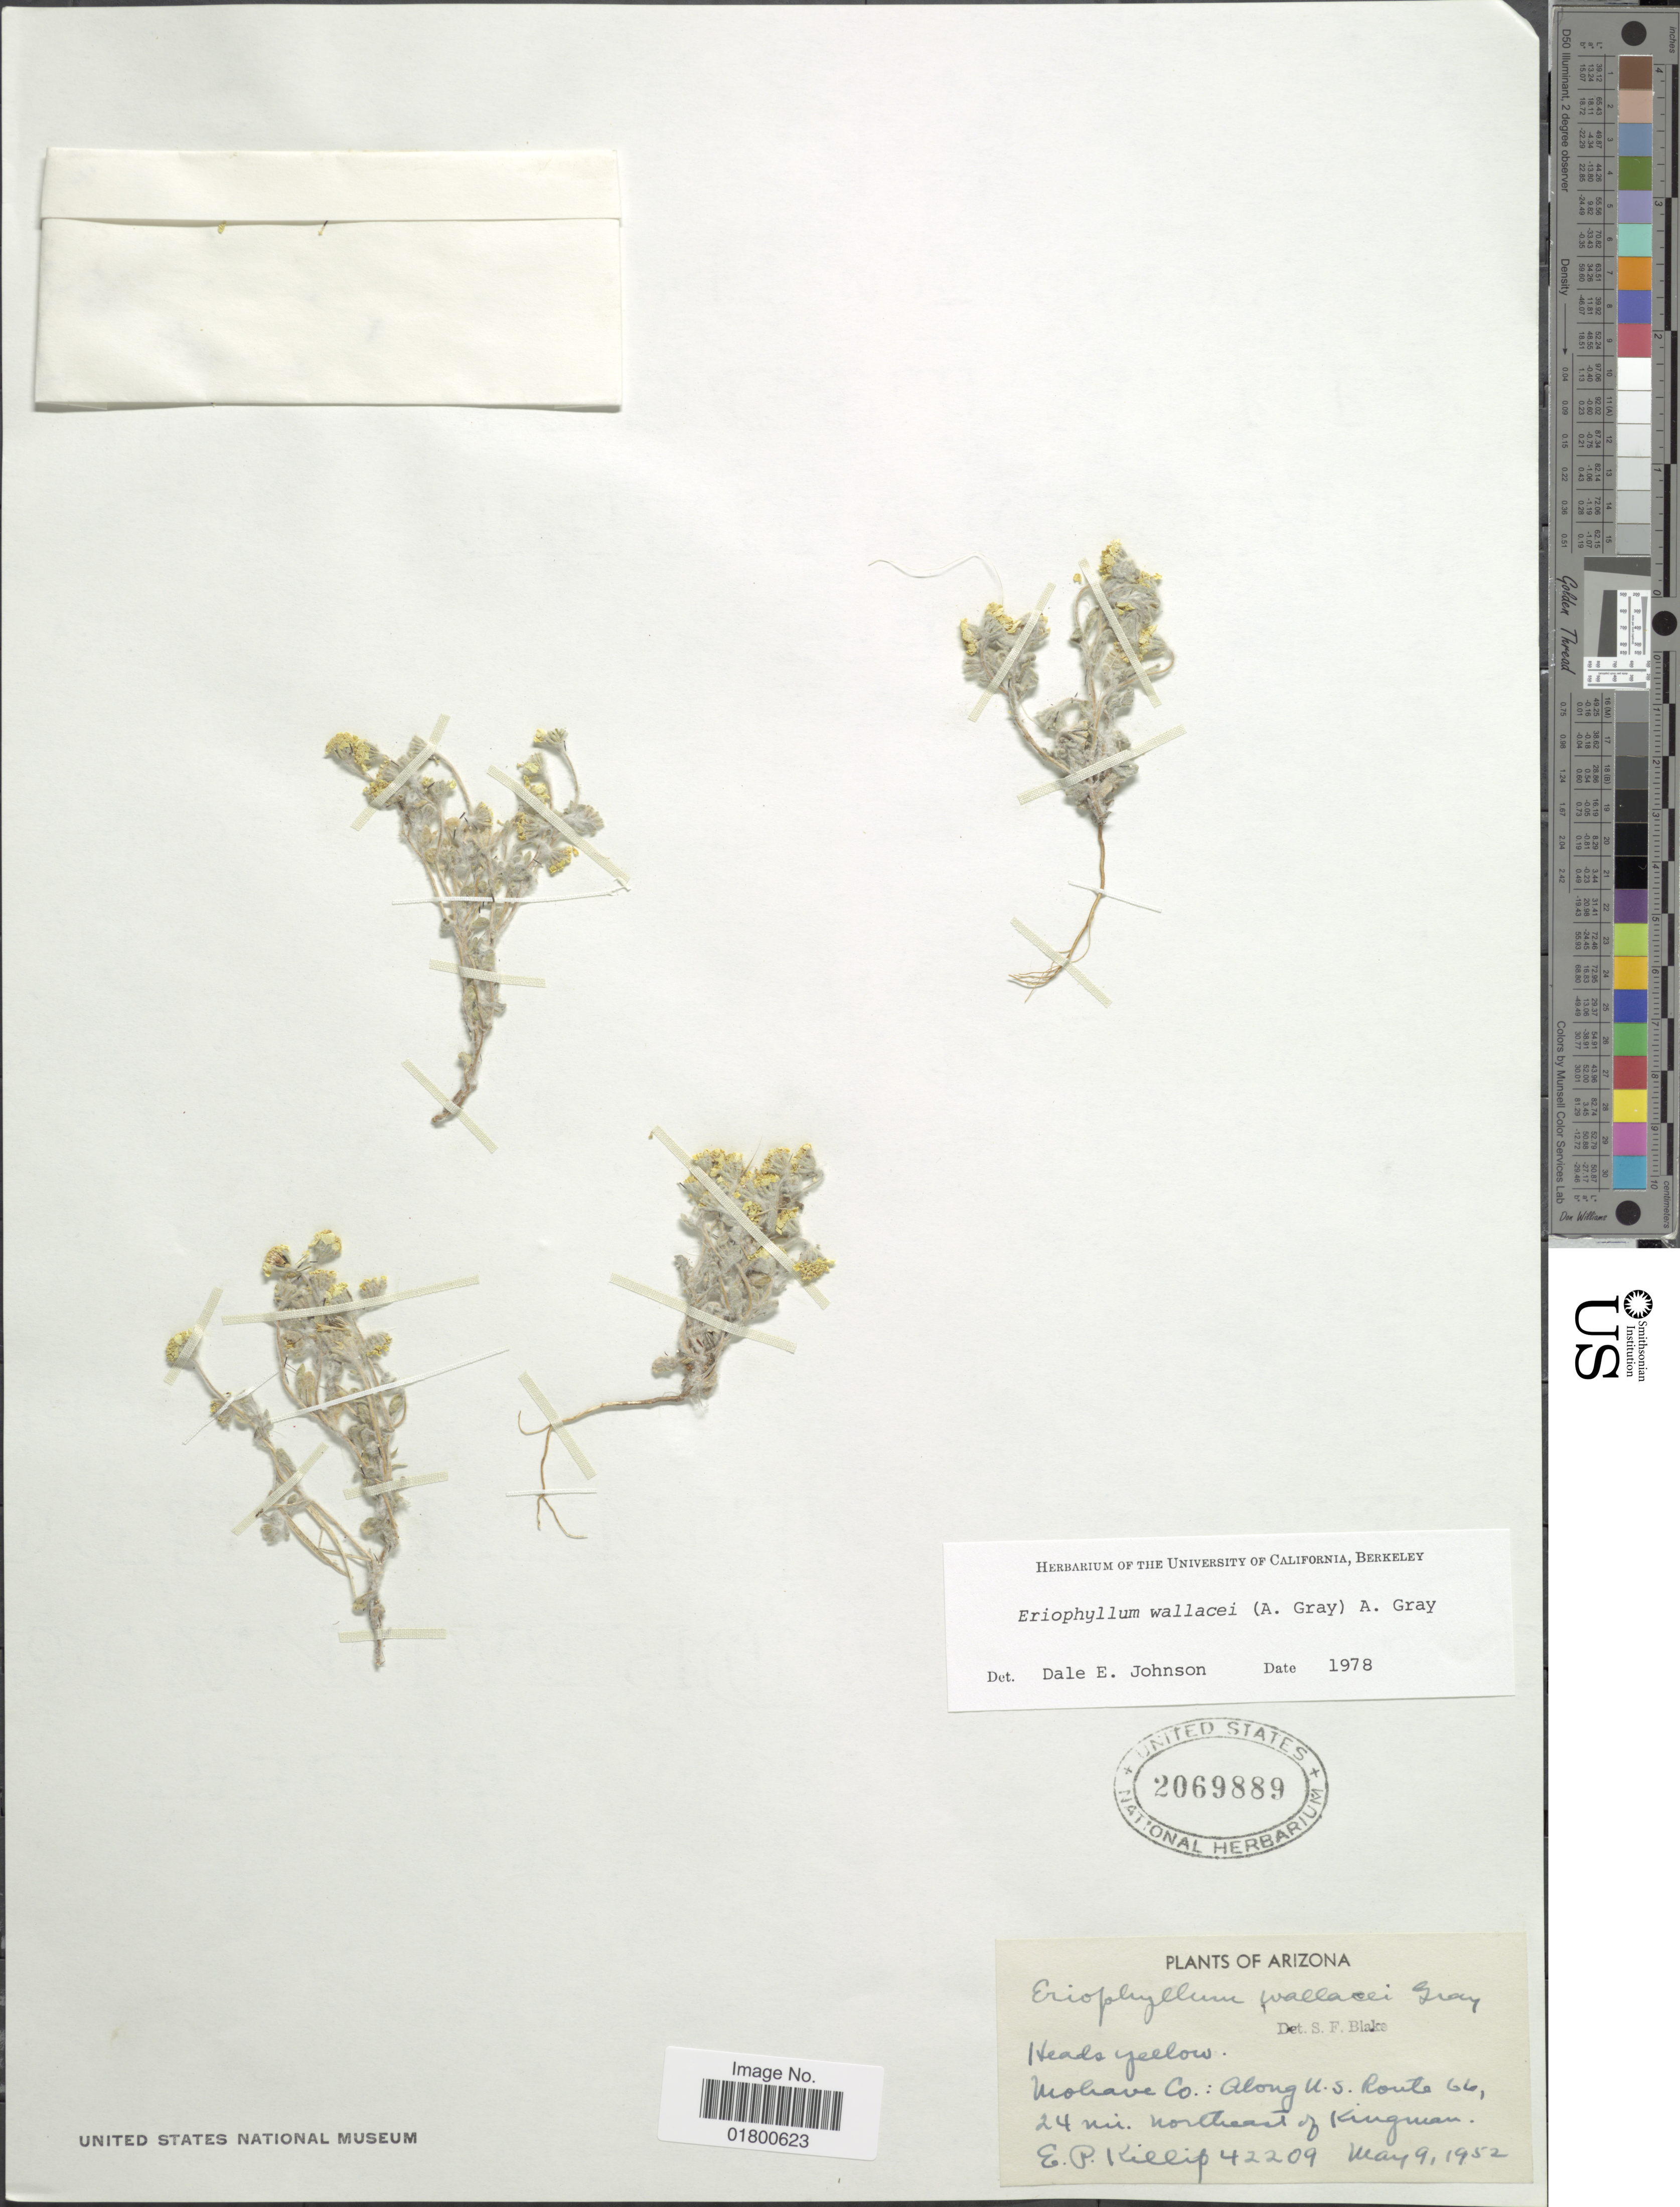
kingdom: Plantae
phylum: Tracheophyta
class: Magnoliopsida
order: Asterales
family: Asteraceae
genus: Eriophyllum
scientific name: Eriophyllum wallacei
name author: (A. Gray) A. Gray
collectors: E. P. Killip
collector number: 42209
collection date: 1952-05-09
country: United States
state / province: Arizona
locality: Mohave Co: Along U. S. Route 66, 24 mi. northeast of Kiingman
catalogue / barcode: US 2069889